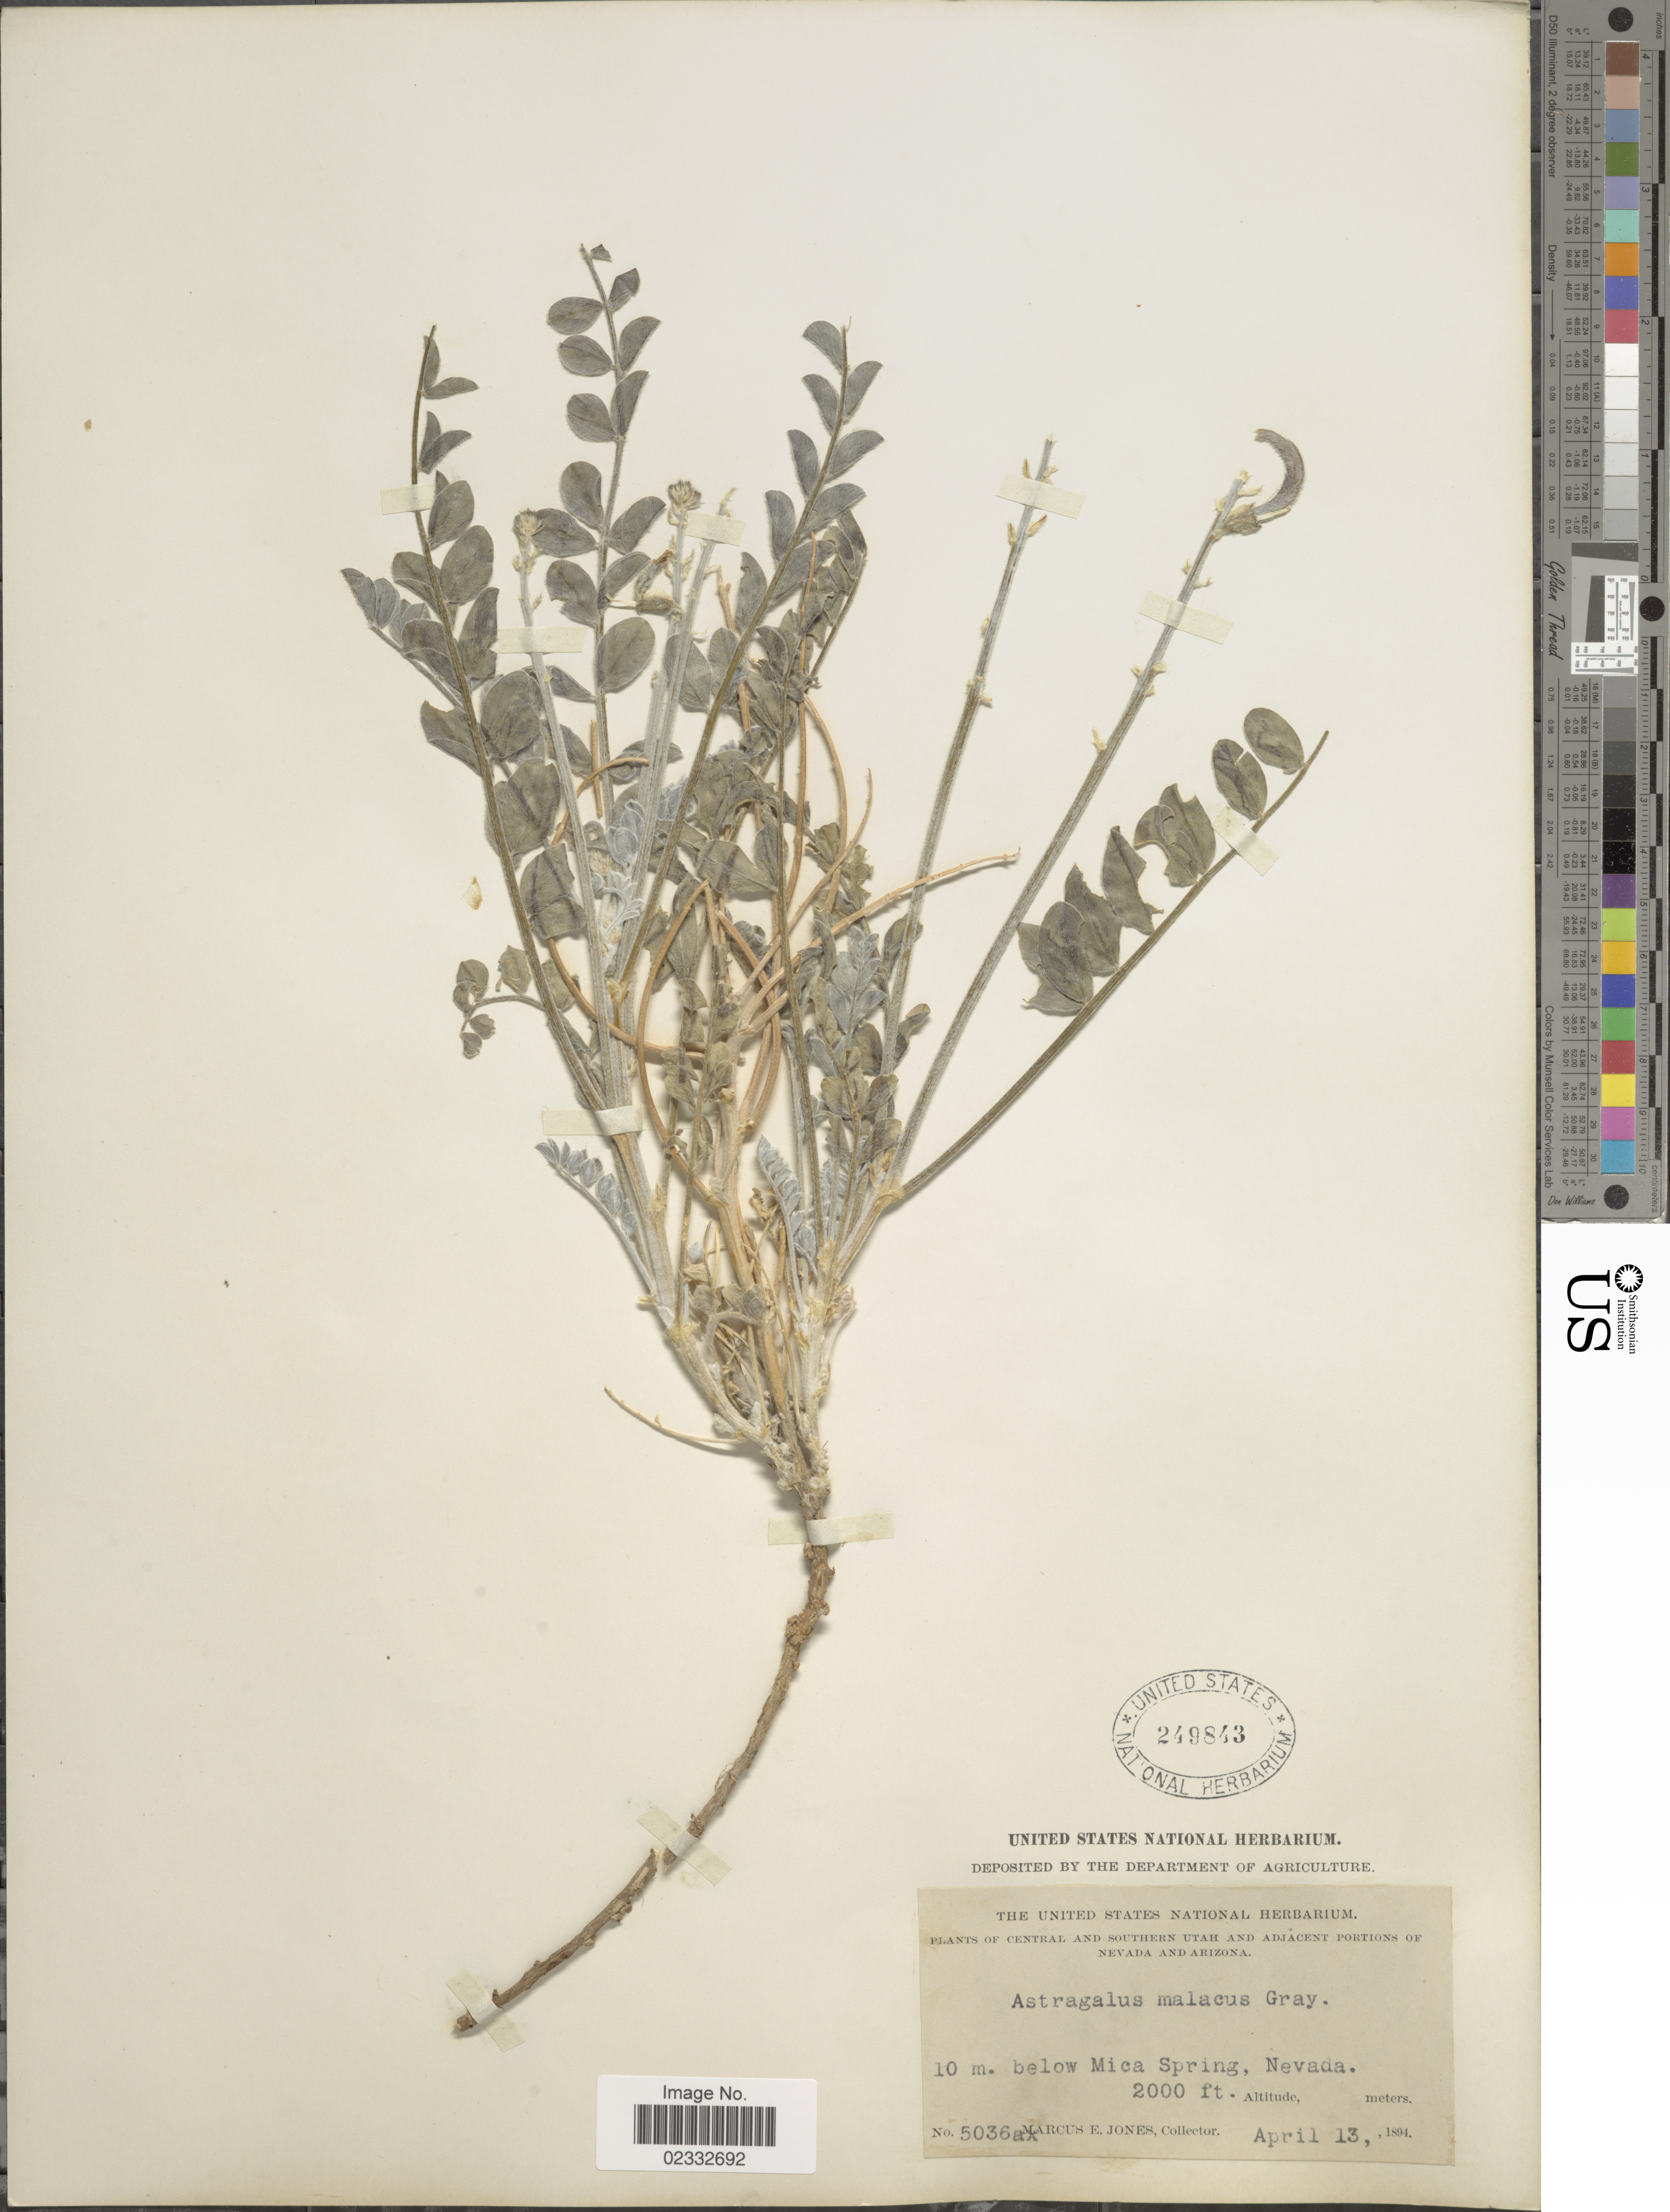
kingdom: Plantae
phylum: Tracheophyta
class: Magnoliopsida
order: Fabales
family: Fabaceae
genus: Astragalus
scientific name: Astragalus malacus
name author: A. Gray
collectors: M. E. Jones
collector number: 5036a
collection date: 1894-04-13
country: United States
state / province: Nevada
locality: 10 m. below Mica Spring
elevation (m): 610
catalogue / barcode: US 249843